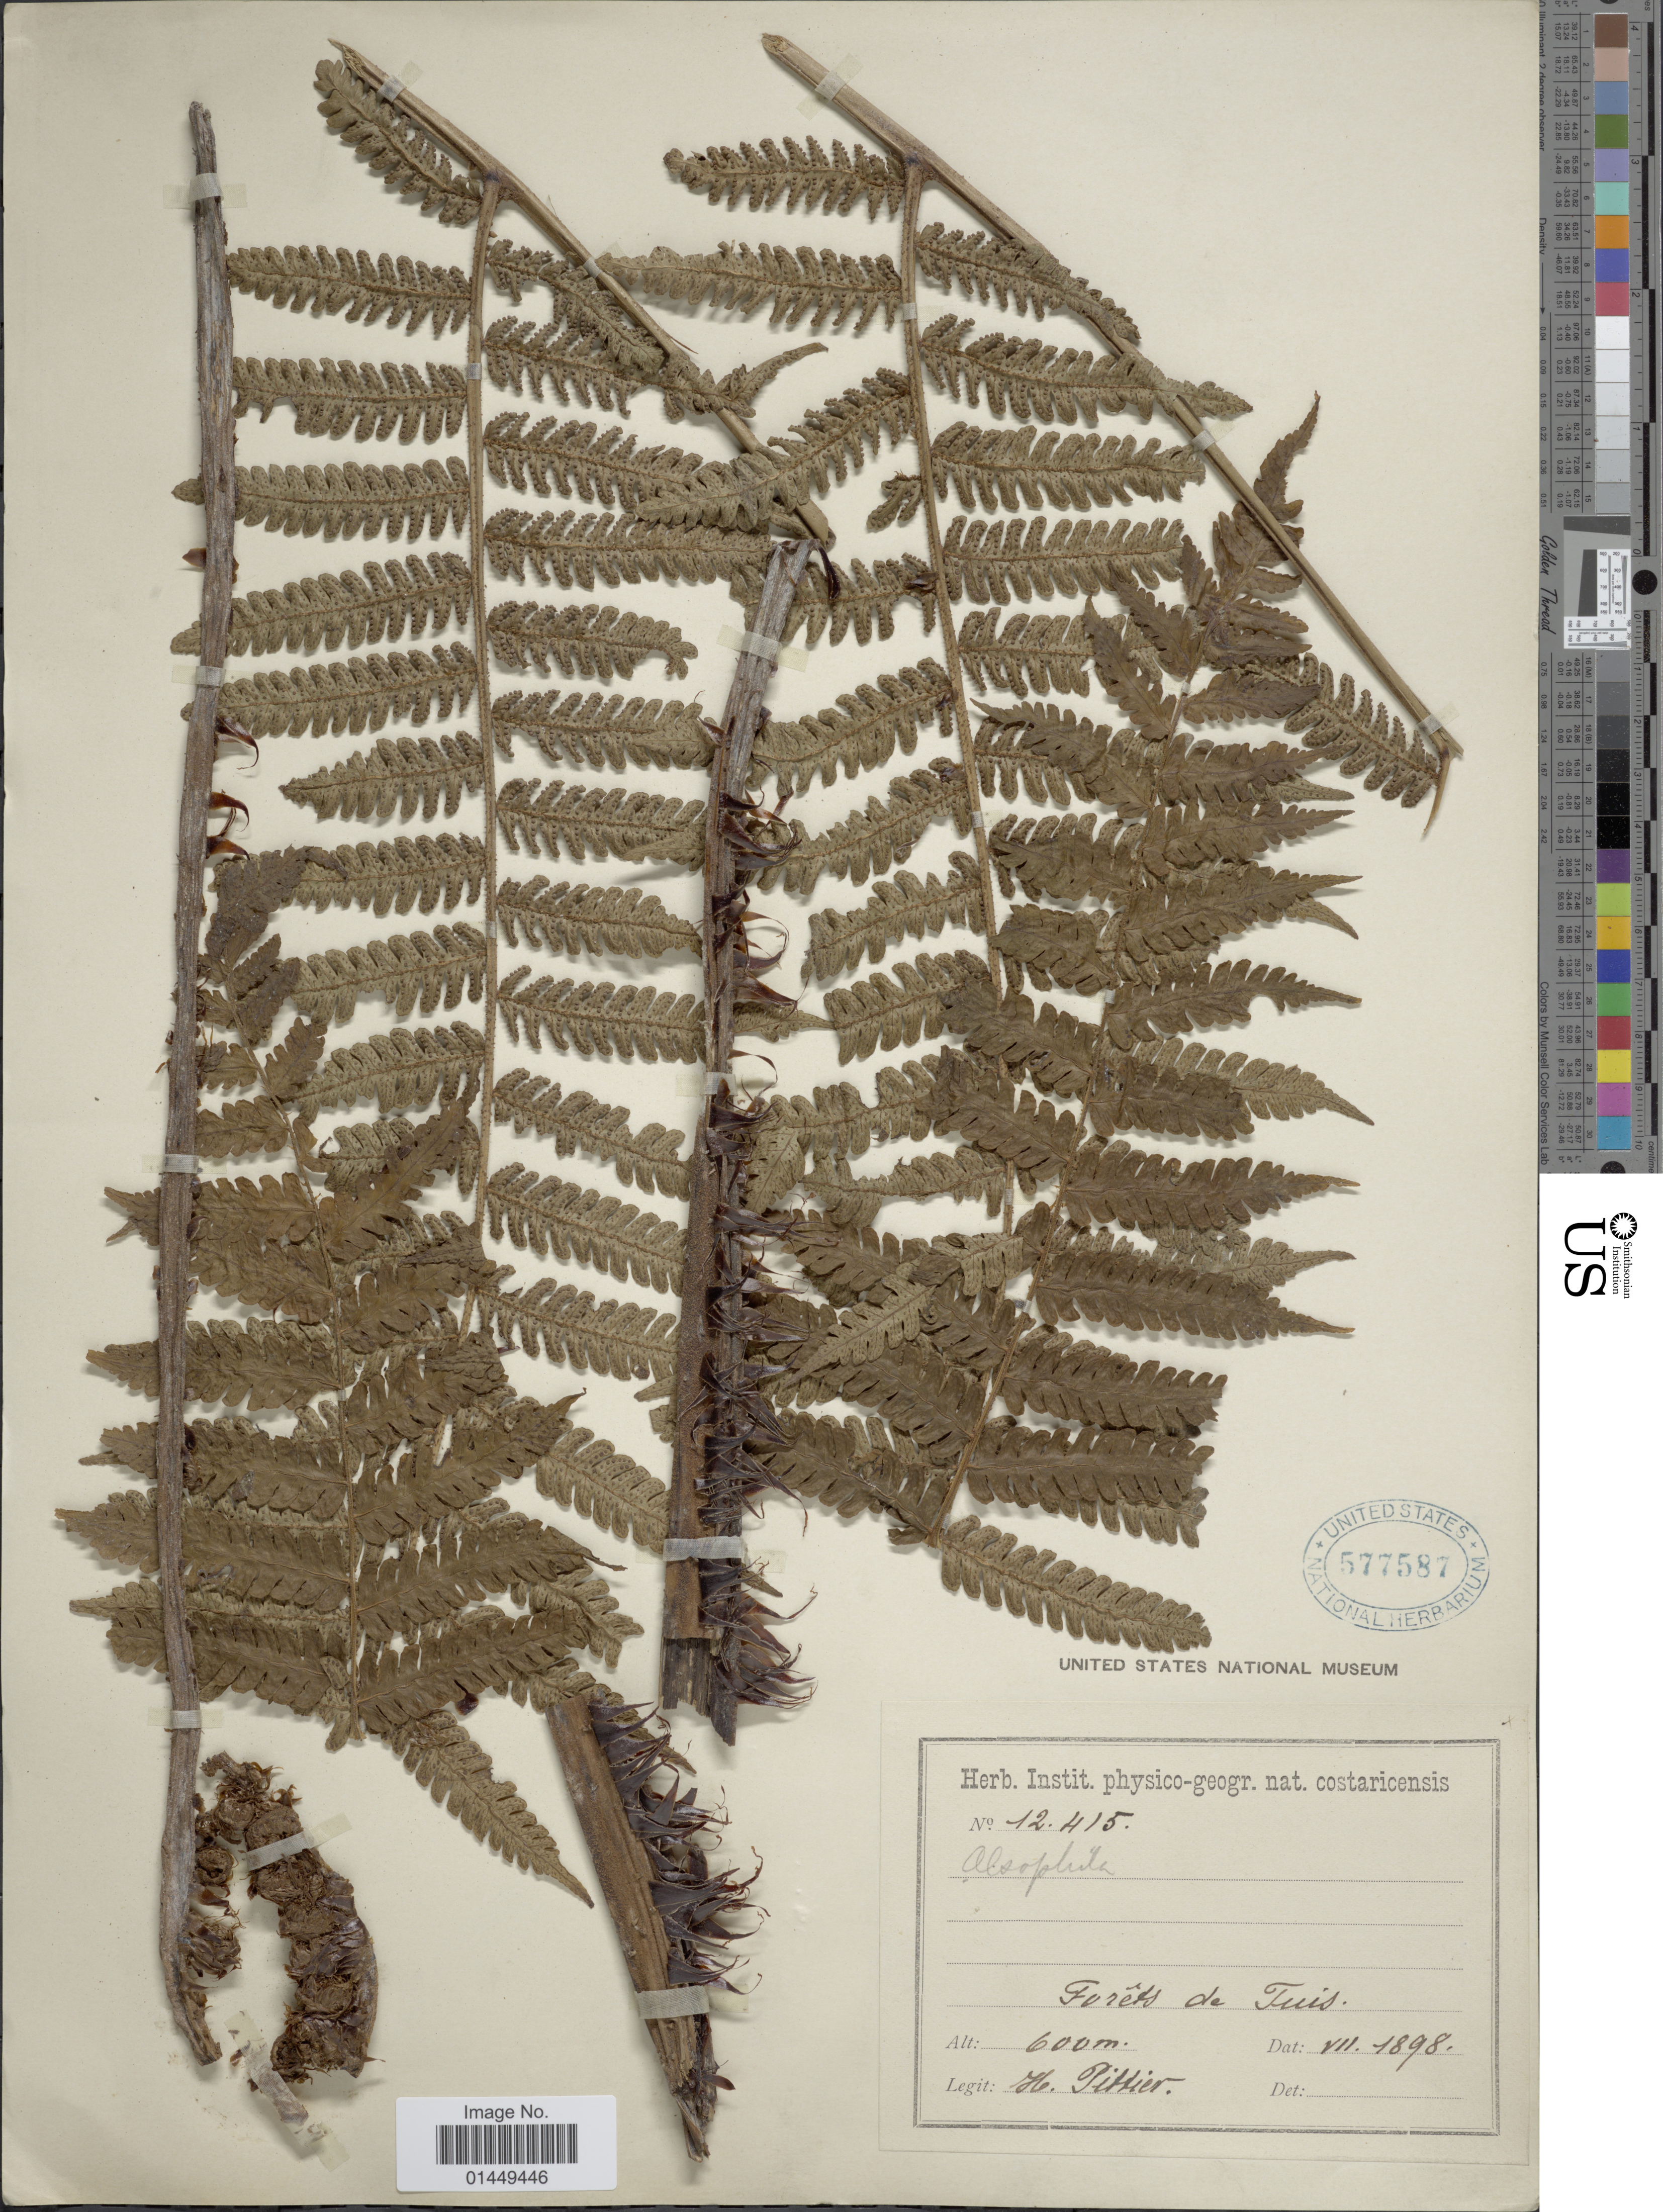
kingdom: Plantae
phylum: Tracheophyta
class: Polypodiopsida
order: Cyatheales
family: Cyatheaceae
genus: Cyathea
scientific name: Cyathea schiedeana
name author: (C. Presl) Domin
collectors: H. F. Pittier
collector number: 12415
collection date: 1898-07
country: Costa Rica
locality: Forets de Fuis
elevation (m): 600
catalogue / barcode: US 577587